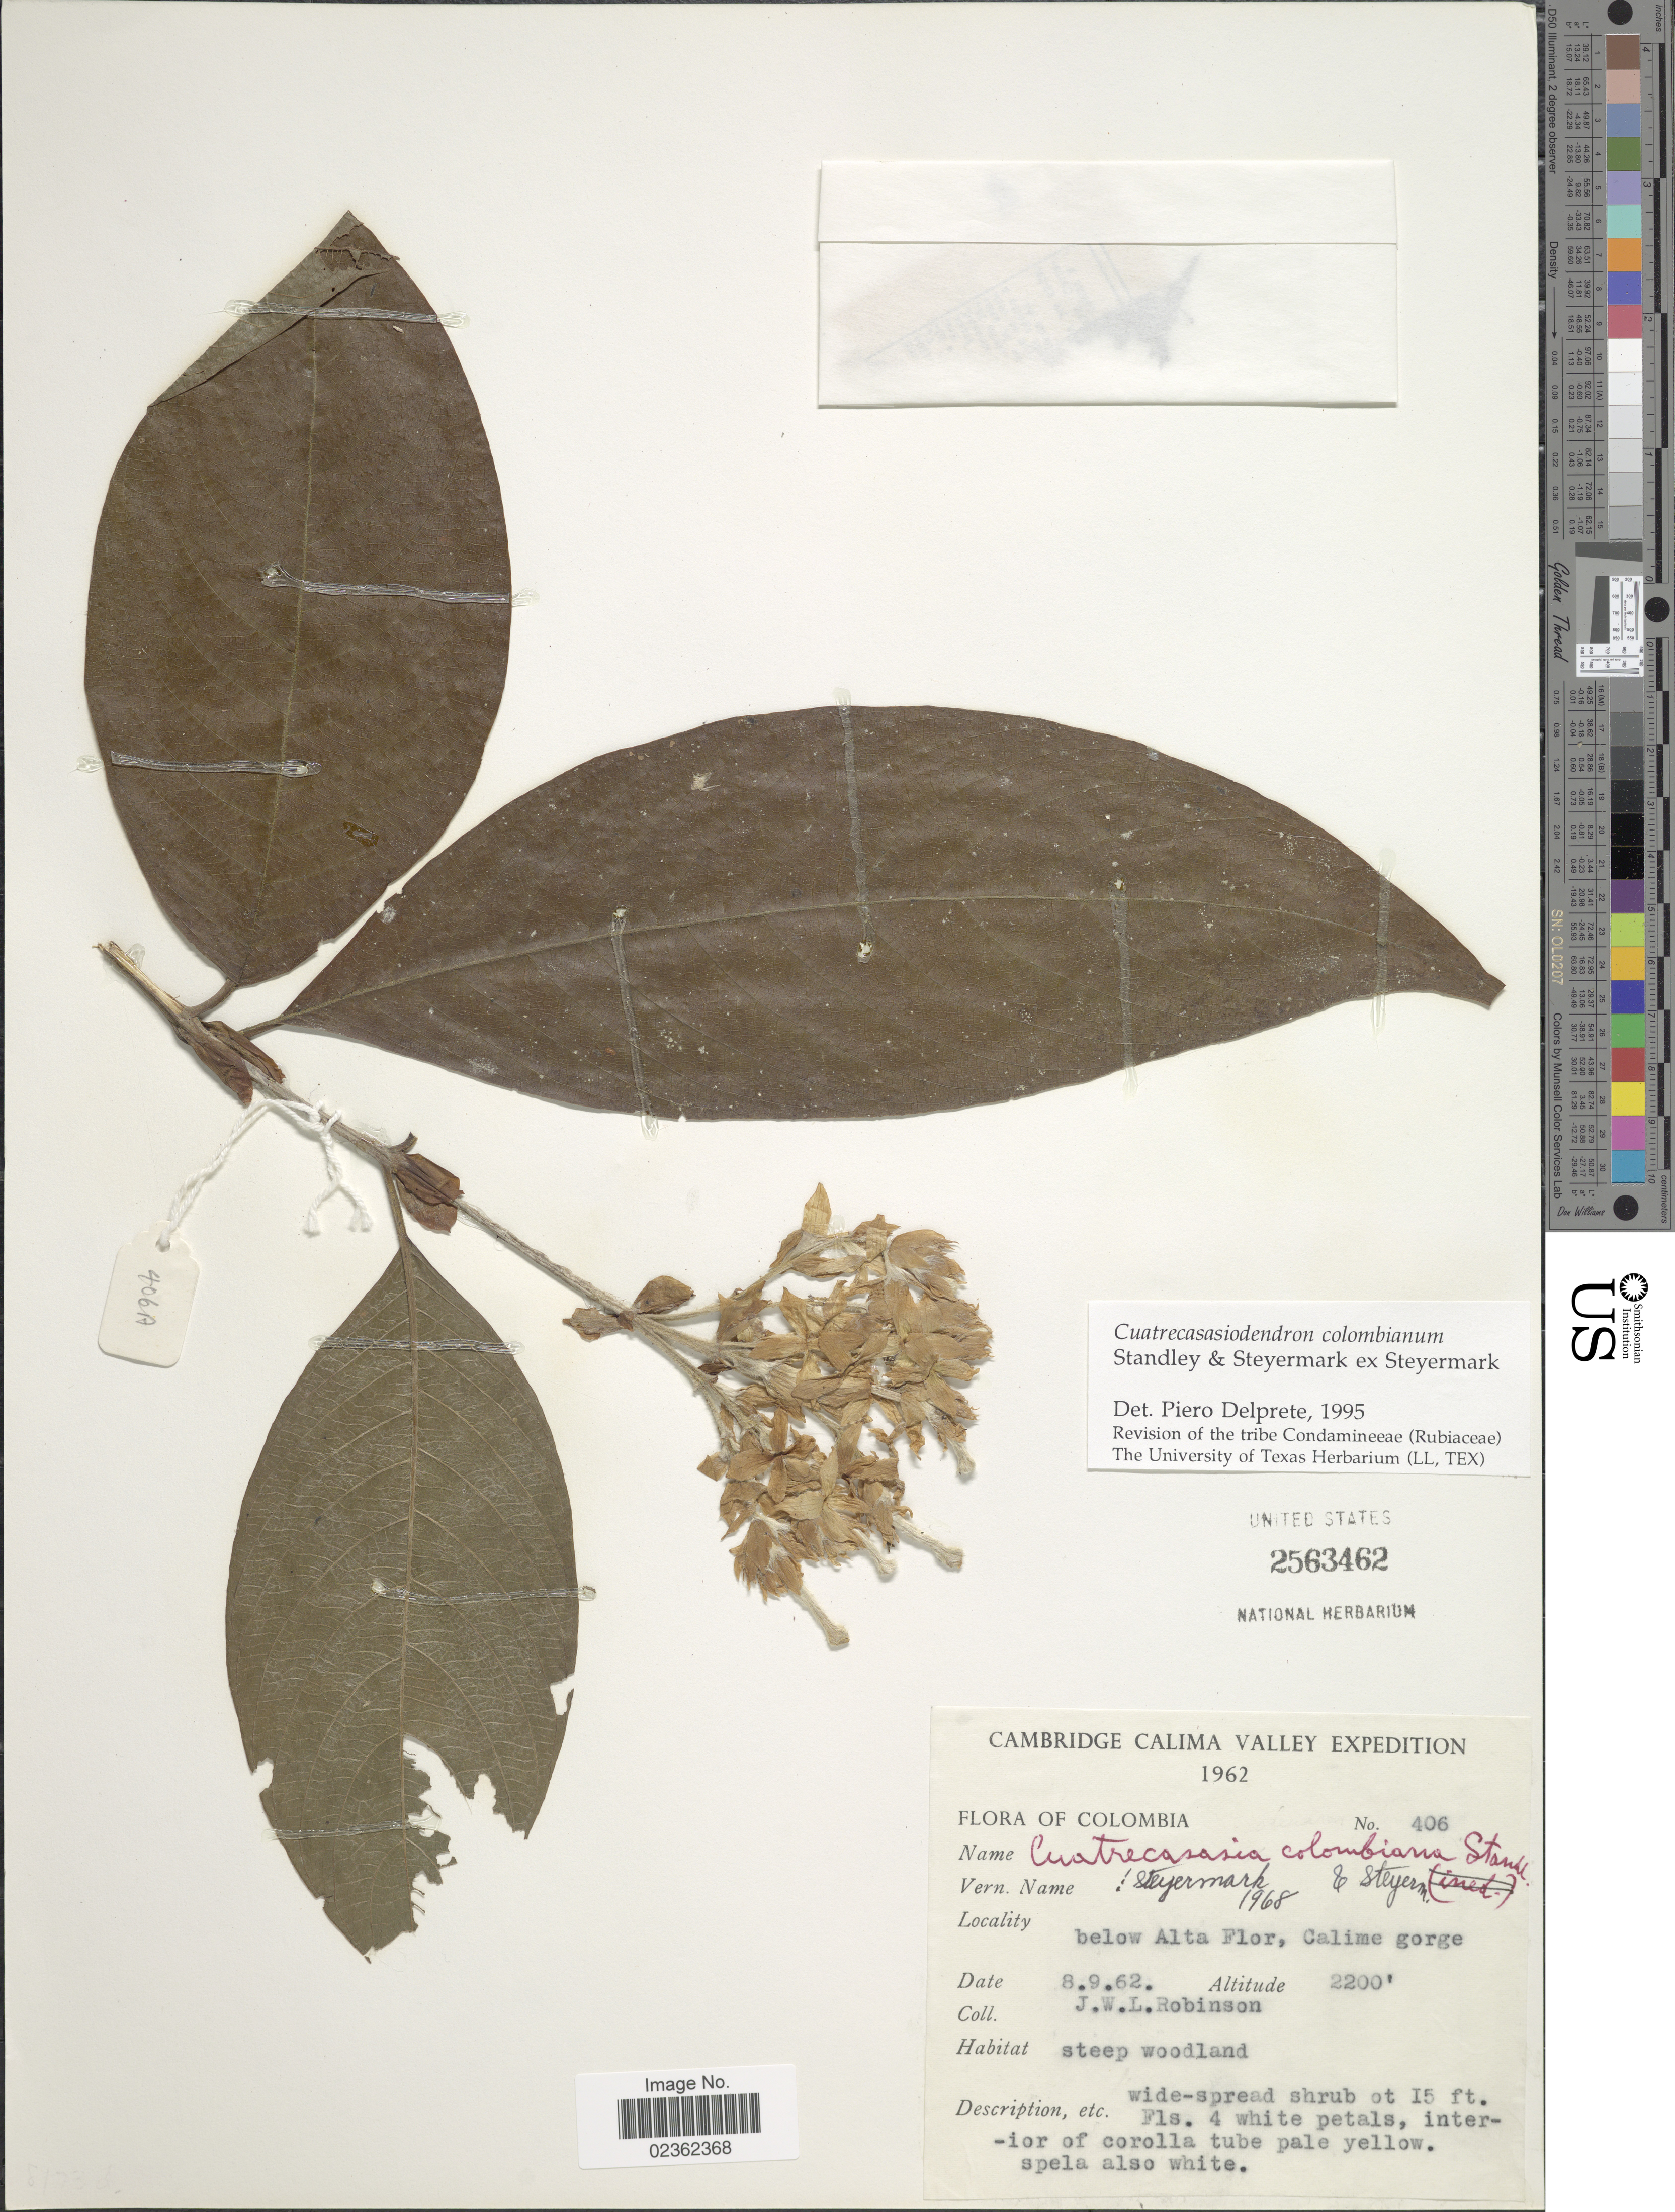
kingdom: Plantae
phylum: Tracheophyta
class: Magnoliopsida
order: Gentianales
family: Rubiaceae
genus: Cuatrecasasiodendron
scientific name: Cuatrecasasiodendron colombianum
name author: Standl. & Steyerm.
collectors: J. W. Robinson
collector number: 406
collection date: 1962-09-08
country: Colombia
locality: Below Alta Flor, Calime gorge, steep woodland.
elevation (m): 671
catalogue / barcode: US 2563462